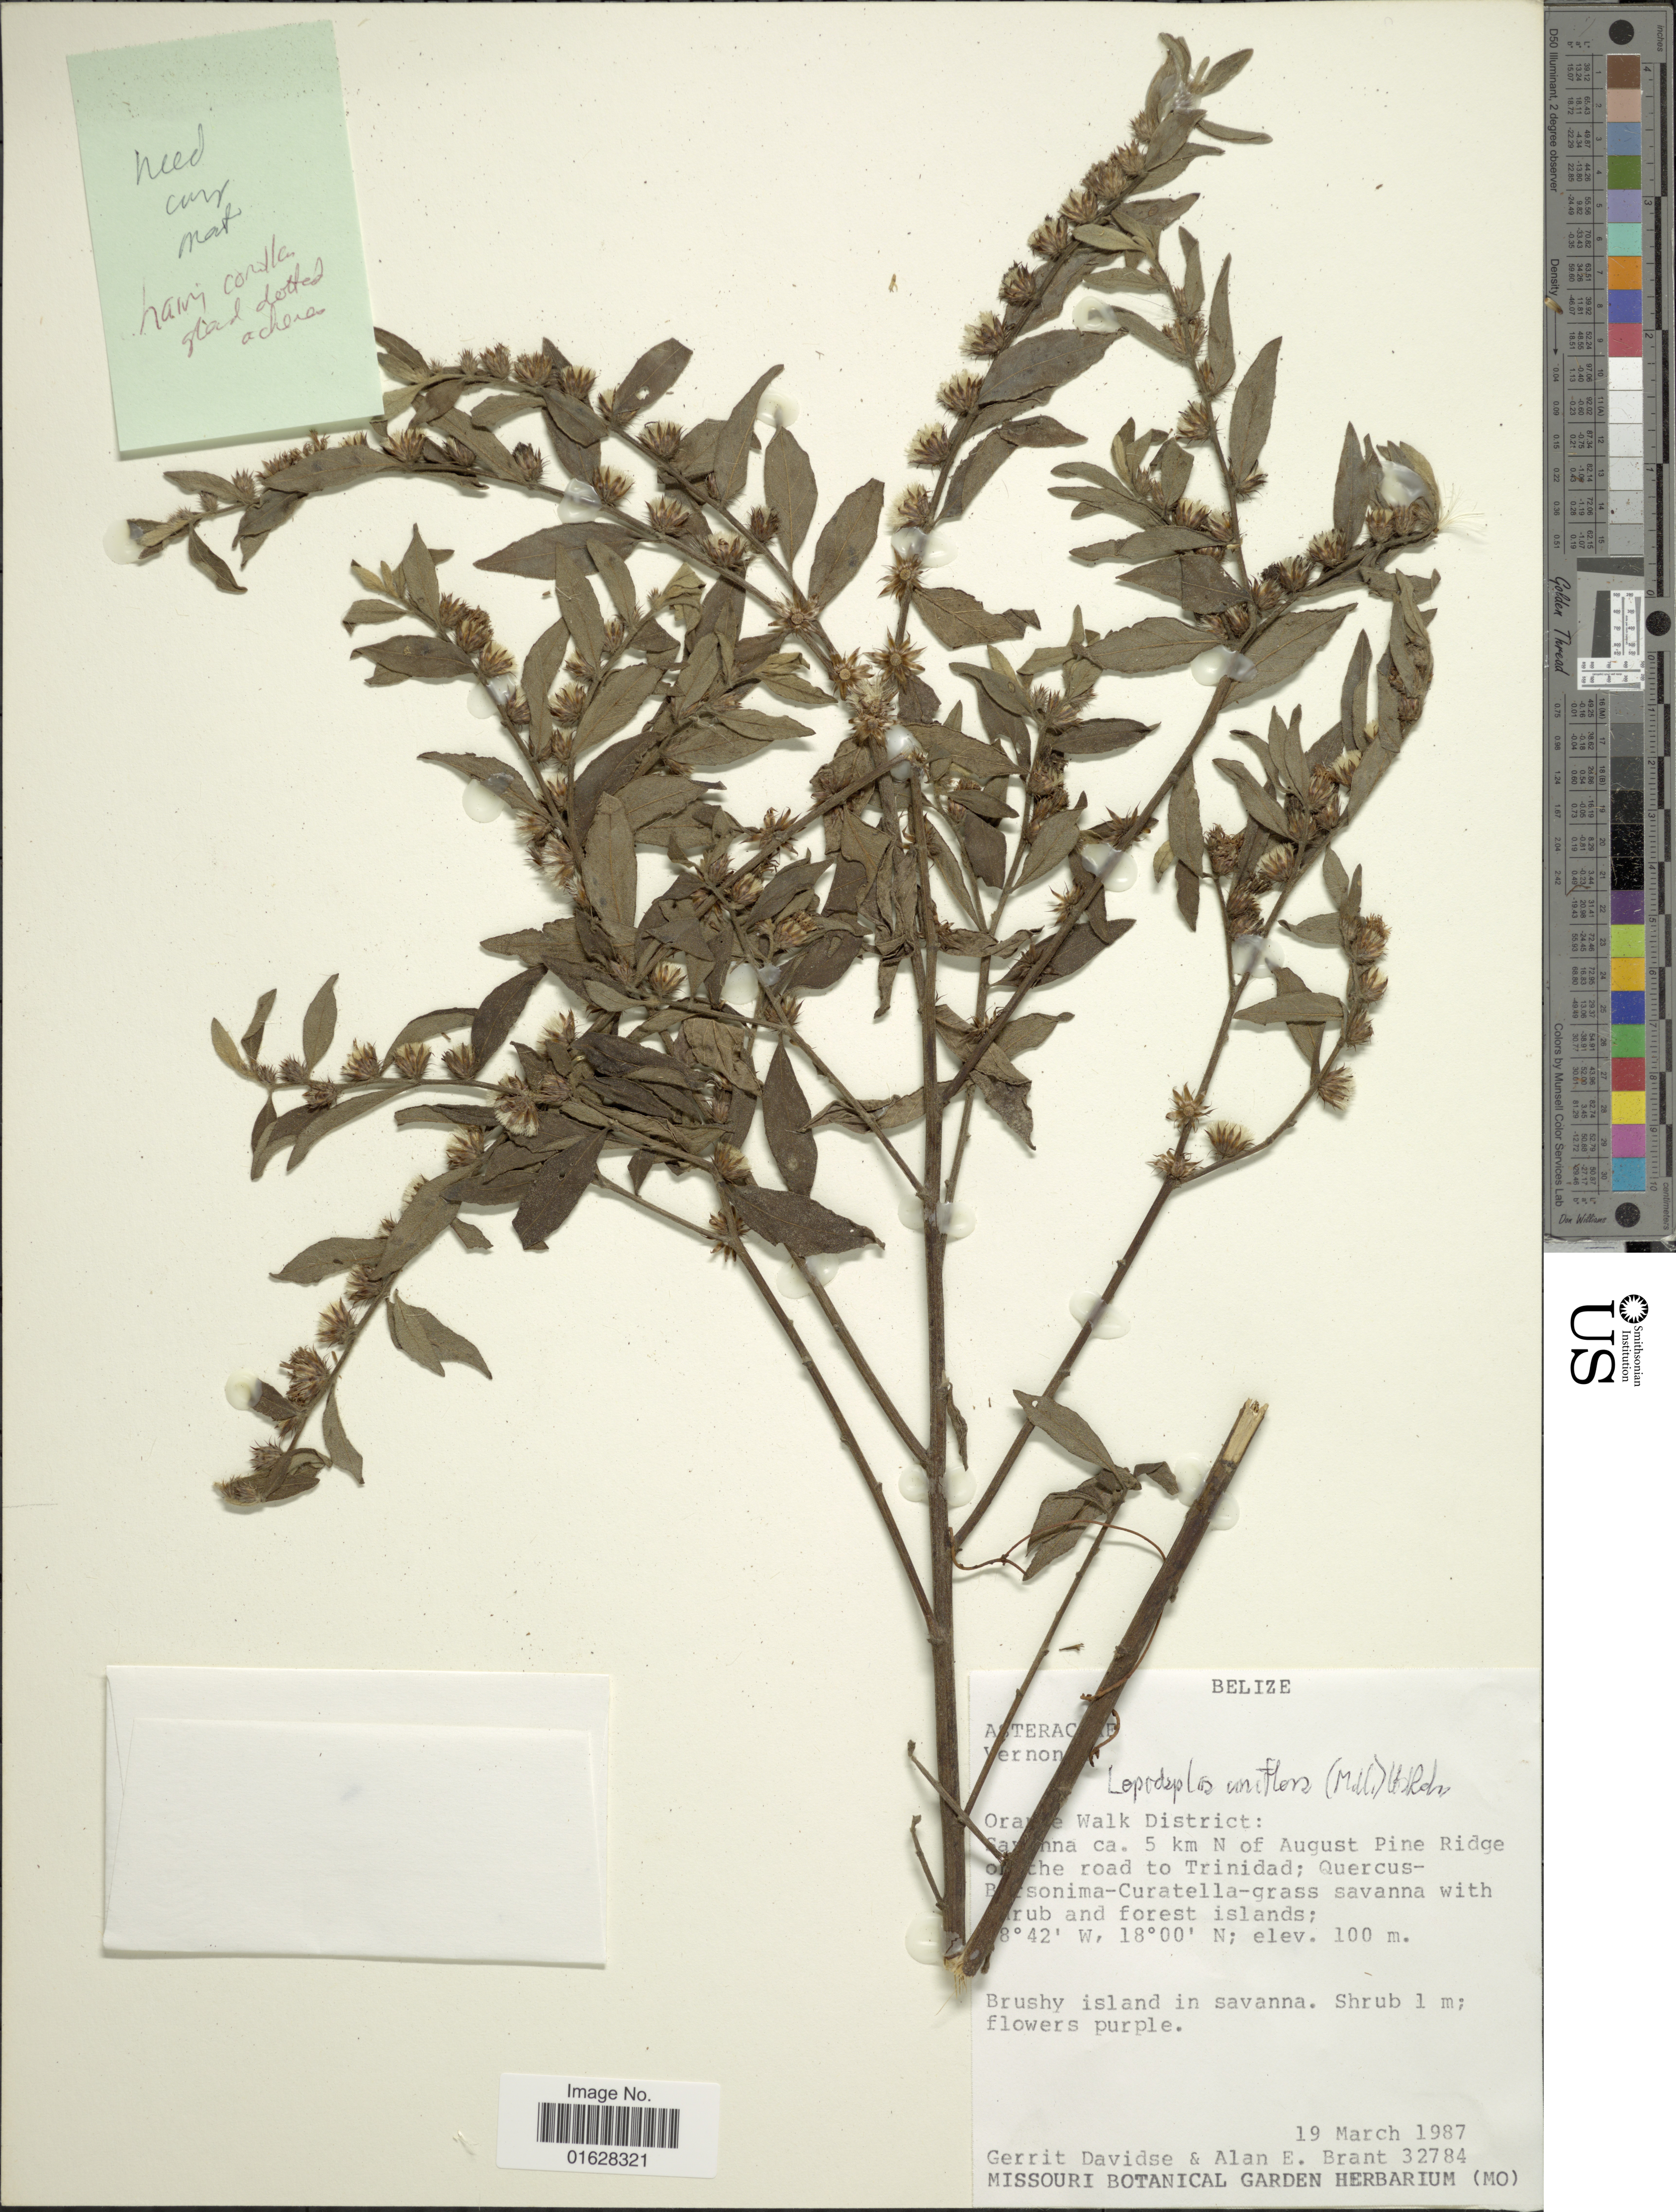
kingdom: Plantae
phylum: Tracheophyta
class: Magnoliopsida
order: Asterales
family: Asteraceae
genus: Lepidaploa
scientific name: Lepidaploa uniflora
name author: (Mill.) H. Rob.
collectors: G. Davidse & A. Brant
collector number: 32784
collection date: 1987-03-19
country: Belize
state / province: Orange Walk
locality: Orange Walk District, Savanna ca 5 km N of August Pine Ridge on the road to Trinidad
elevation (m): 100